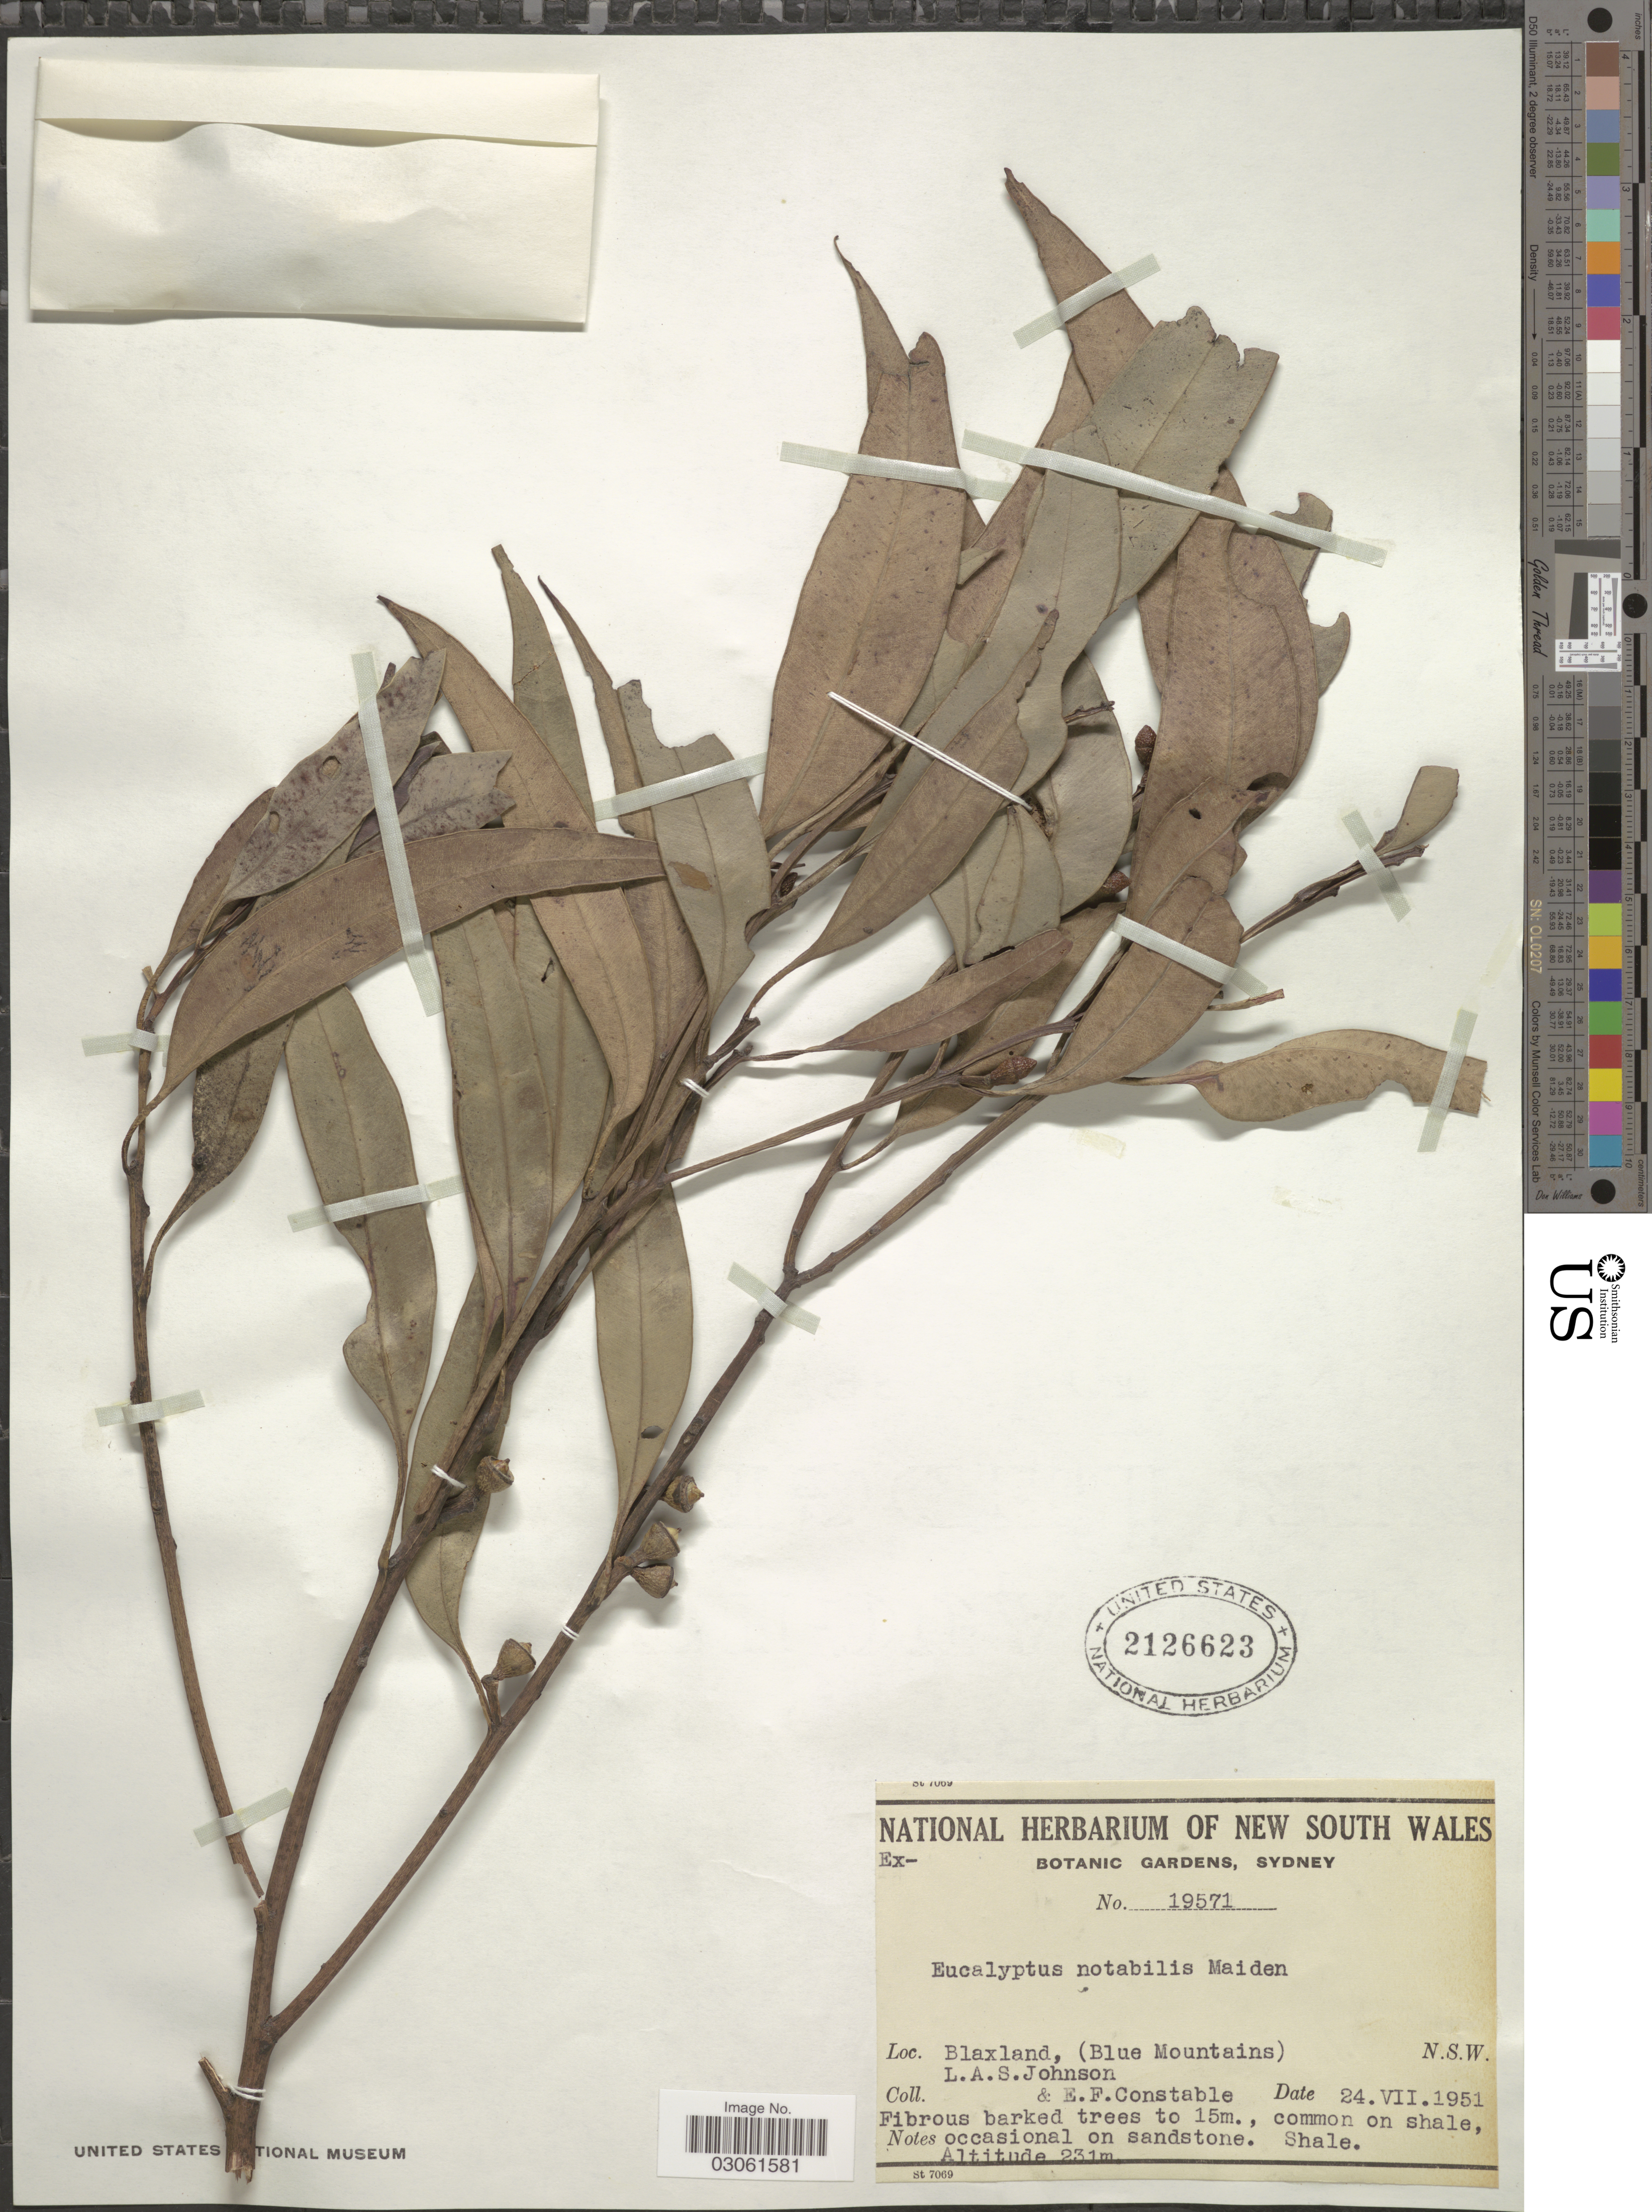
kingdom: Plantae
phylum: Tracheophyta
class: Magnoliopsida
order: Myrtales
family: Myrtaceae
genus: Eucalyptus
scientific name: Eucalyptus notabilis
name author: Maiden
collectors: L. A. S. Johnson & E. F. Constable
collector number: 19571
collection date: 1951-07-24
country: Australia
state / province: New South Wales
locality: Blaxland, (Blue Mountains).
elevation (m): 231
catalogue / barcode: US 2126623